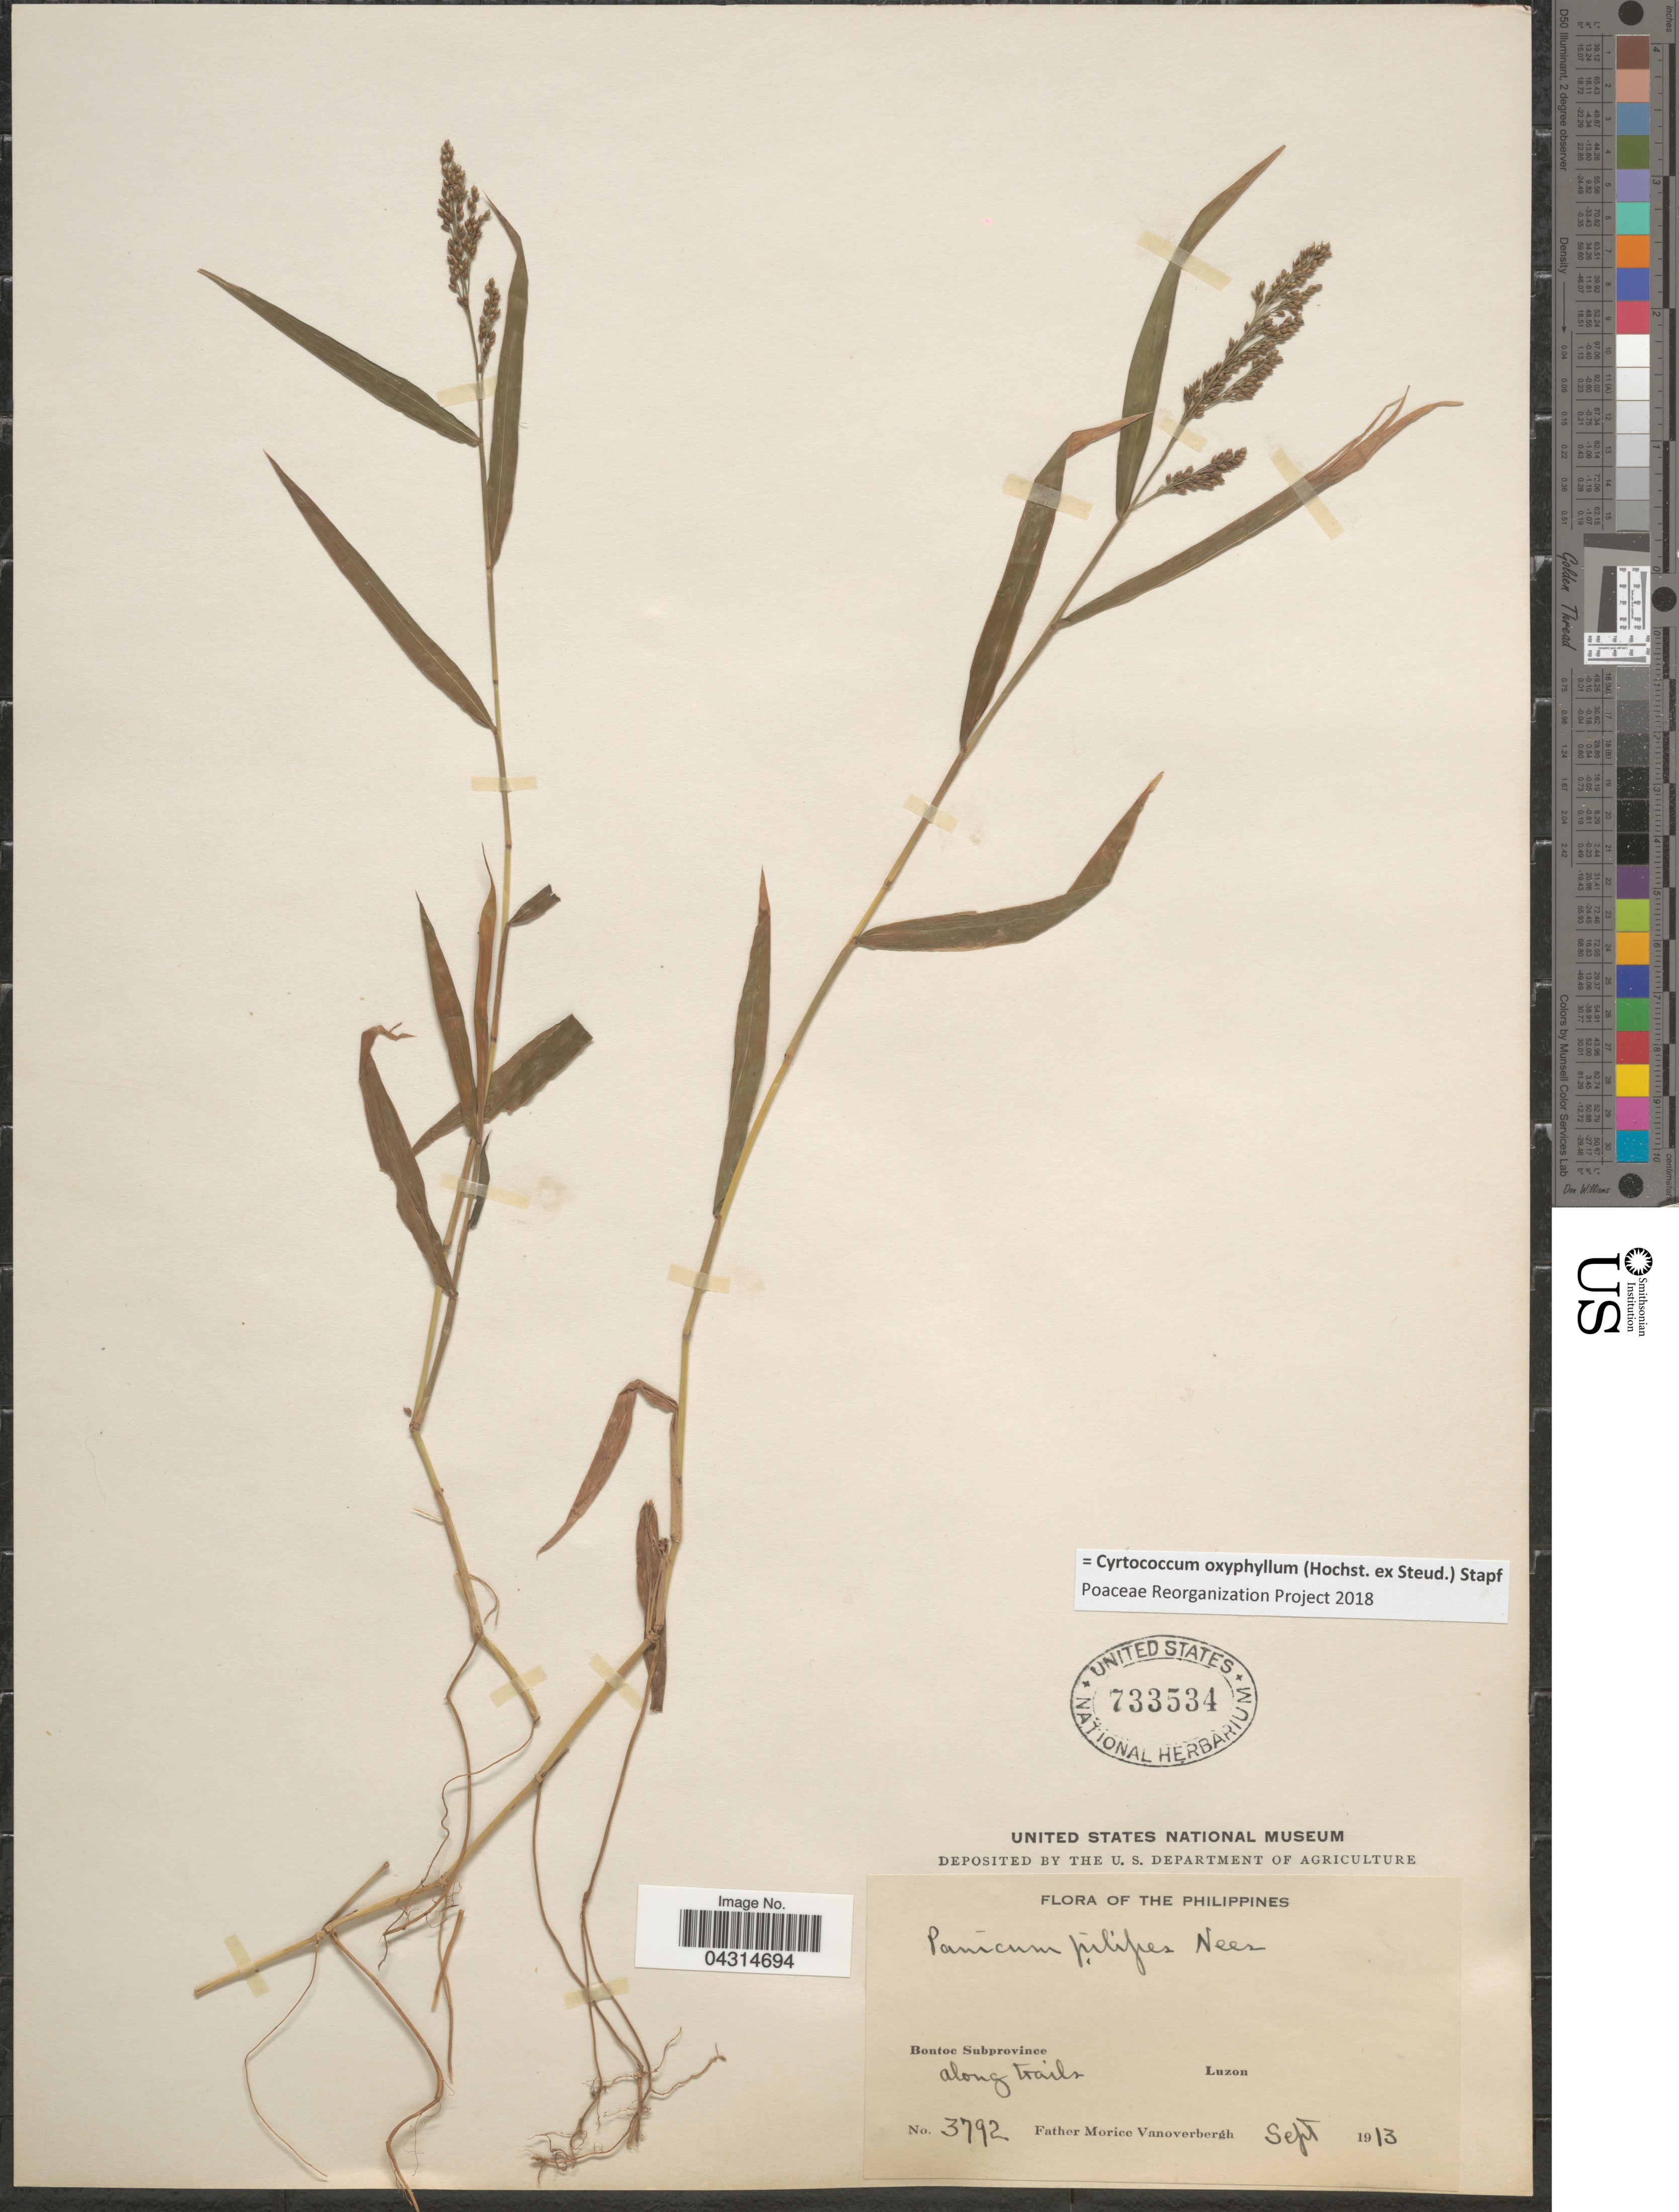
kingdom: Plantae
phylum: Tracheophyta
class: Liliopsida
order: Poales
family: Poaceae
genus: Cyrtococcum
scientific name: Cyrtococcum oxyphyllum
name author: (Steud.) Stapf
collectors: F. Vanoverbergh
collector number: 3792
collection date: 1913-09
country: Philippines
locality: Bontoc Subprovince. Along trails, Luzon.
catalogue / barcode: US 733534